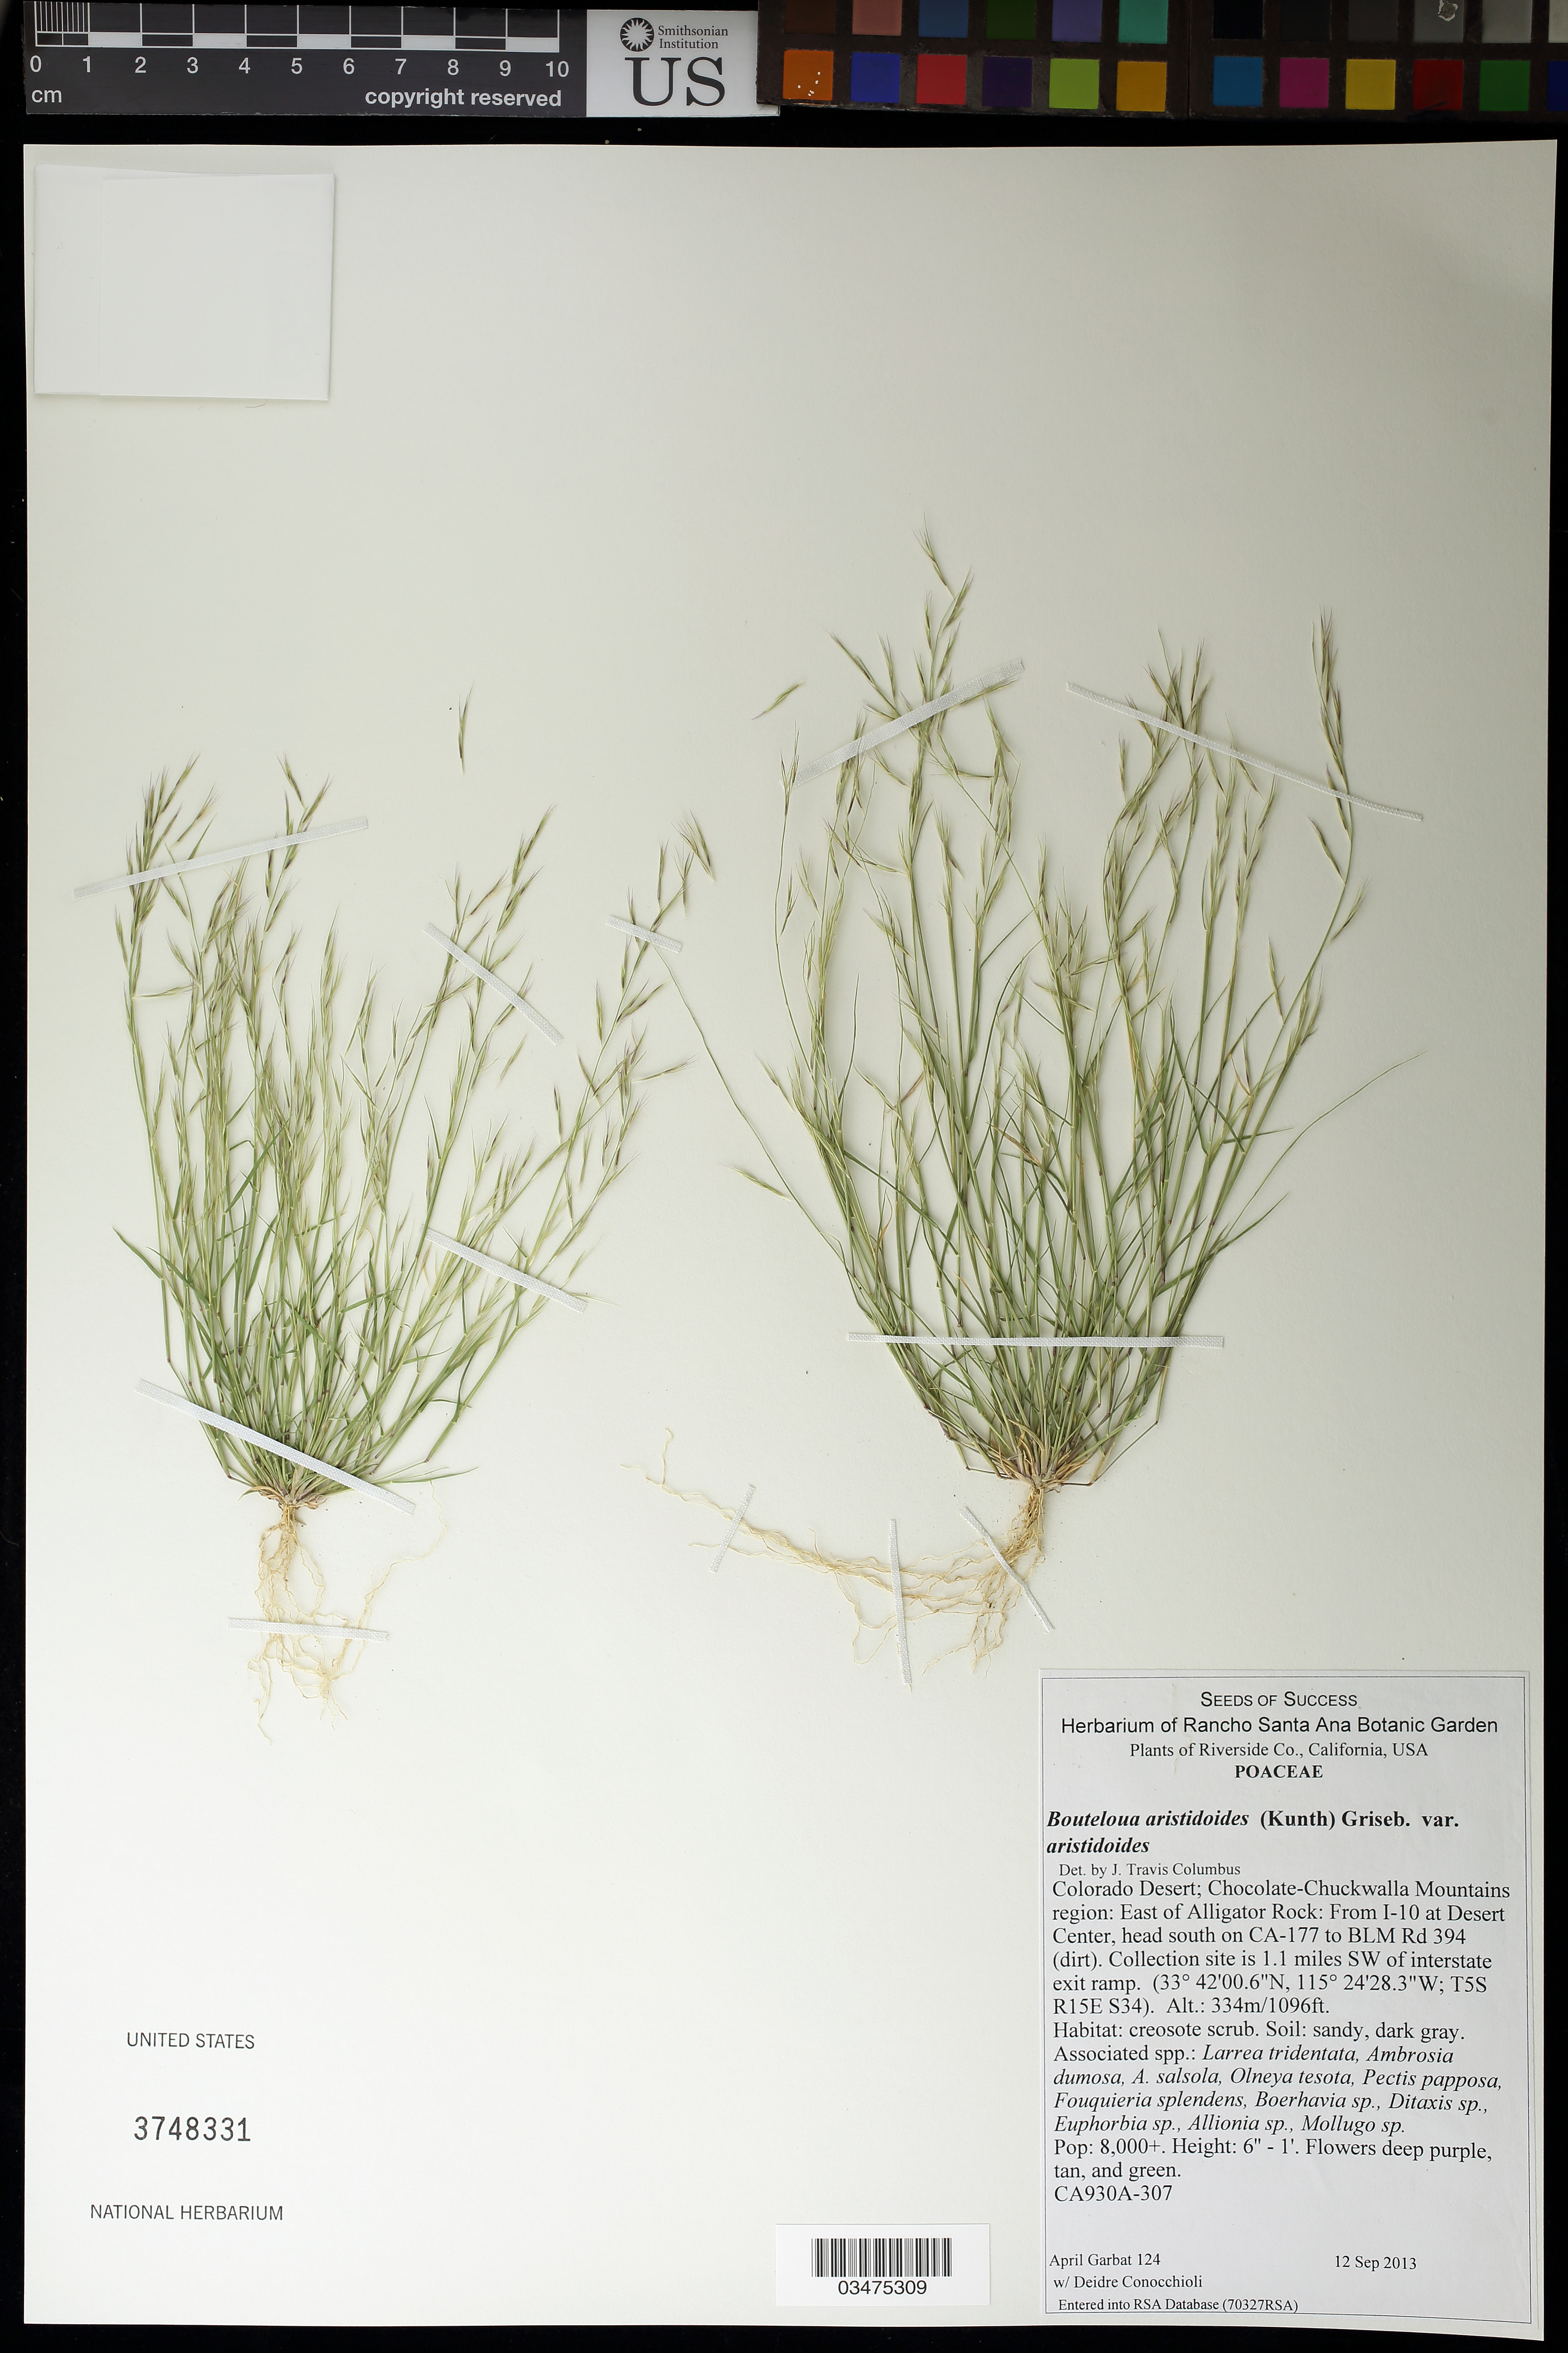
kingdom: Plantae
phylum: Tracheophyta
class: Liliopsida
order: Poales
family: Poaceae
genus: Bouteloua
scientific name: Bouteloua aristidoides var. aristidoides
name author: (Kunth) Griseb.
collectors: A. Garbat & D. Conocchioli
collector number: CA930A-307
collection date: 2012-09-12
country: United States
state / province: California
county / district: Riverside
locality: Colorado Desert. Chocolate-Chuckwalla Mts region. E of Alligator Rock.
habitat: Creosote scrub. Soil: sandy, dark gray.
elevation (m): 334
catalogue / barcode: US 3748331